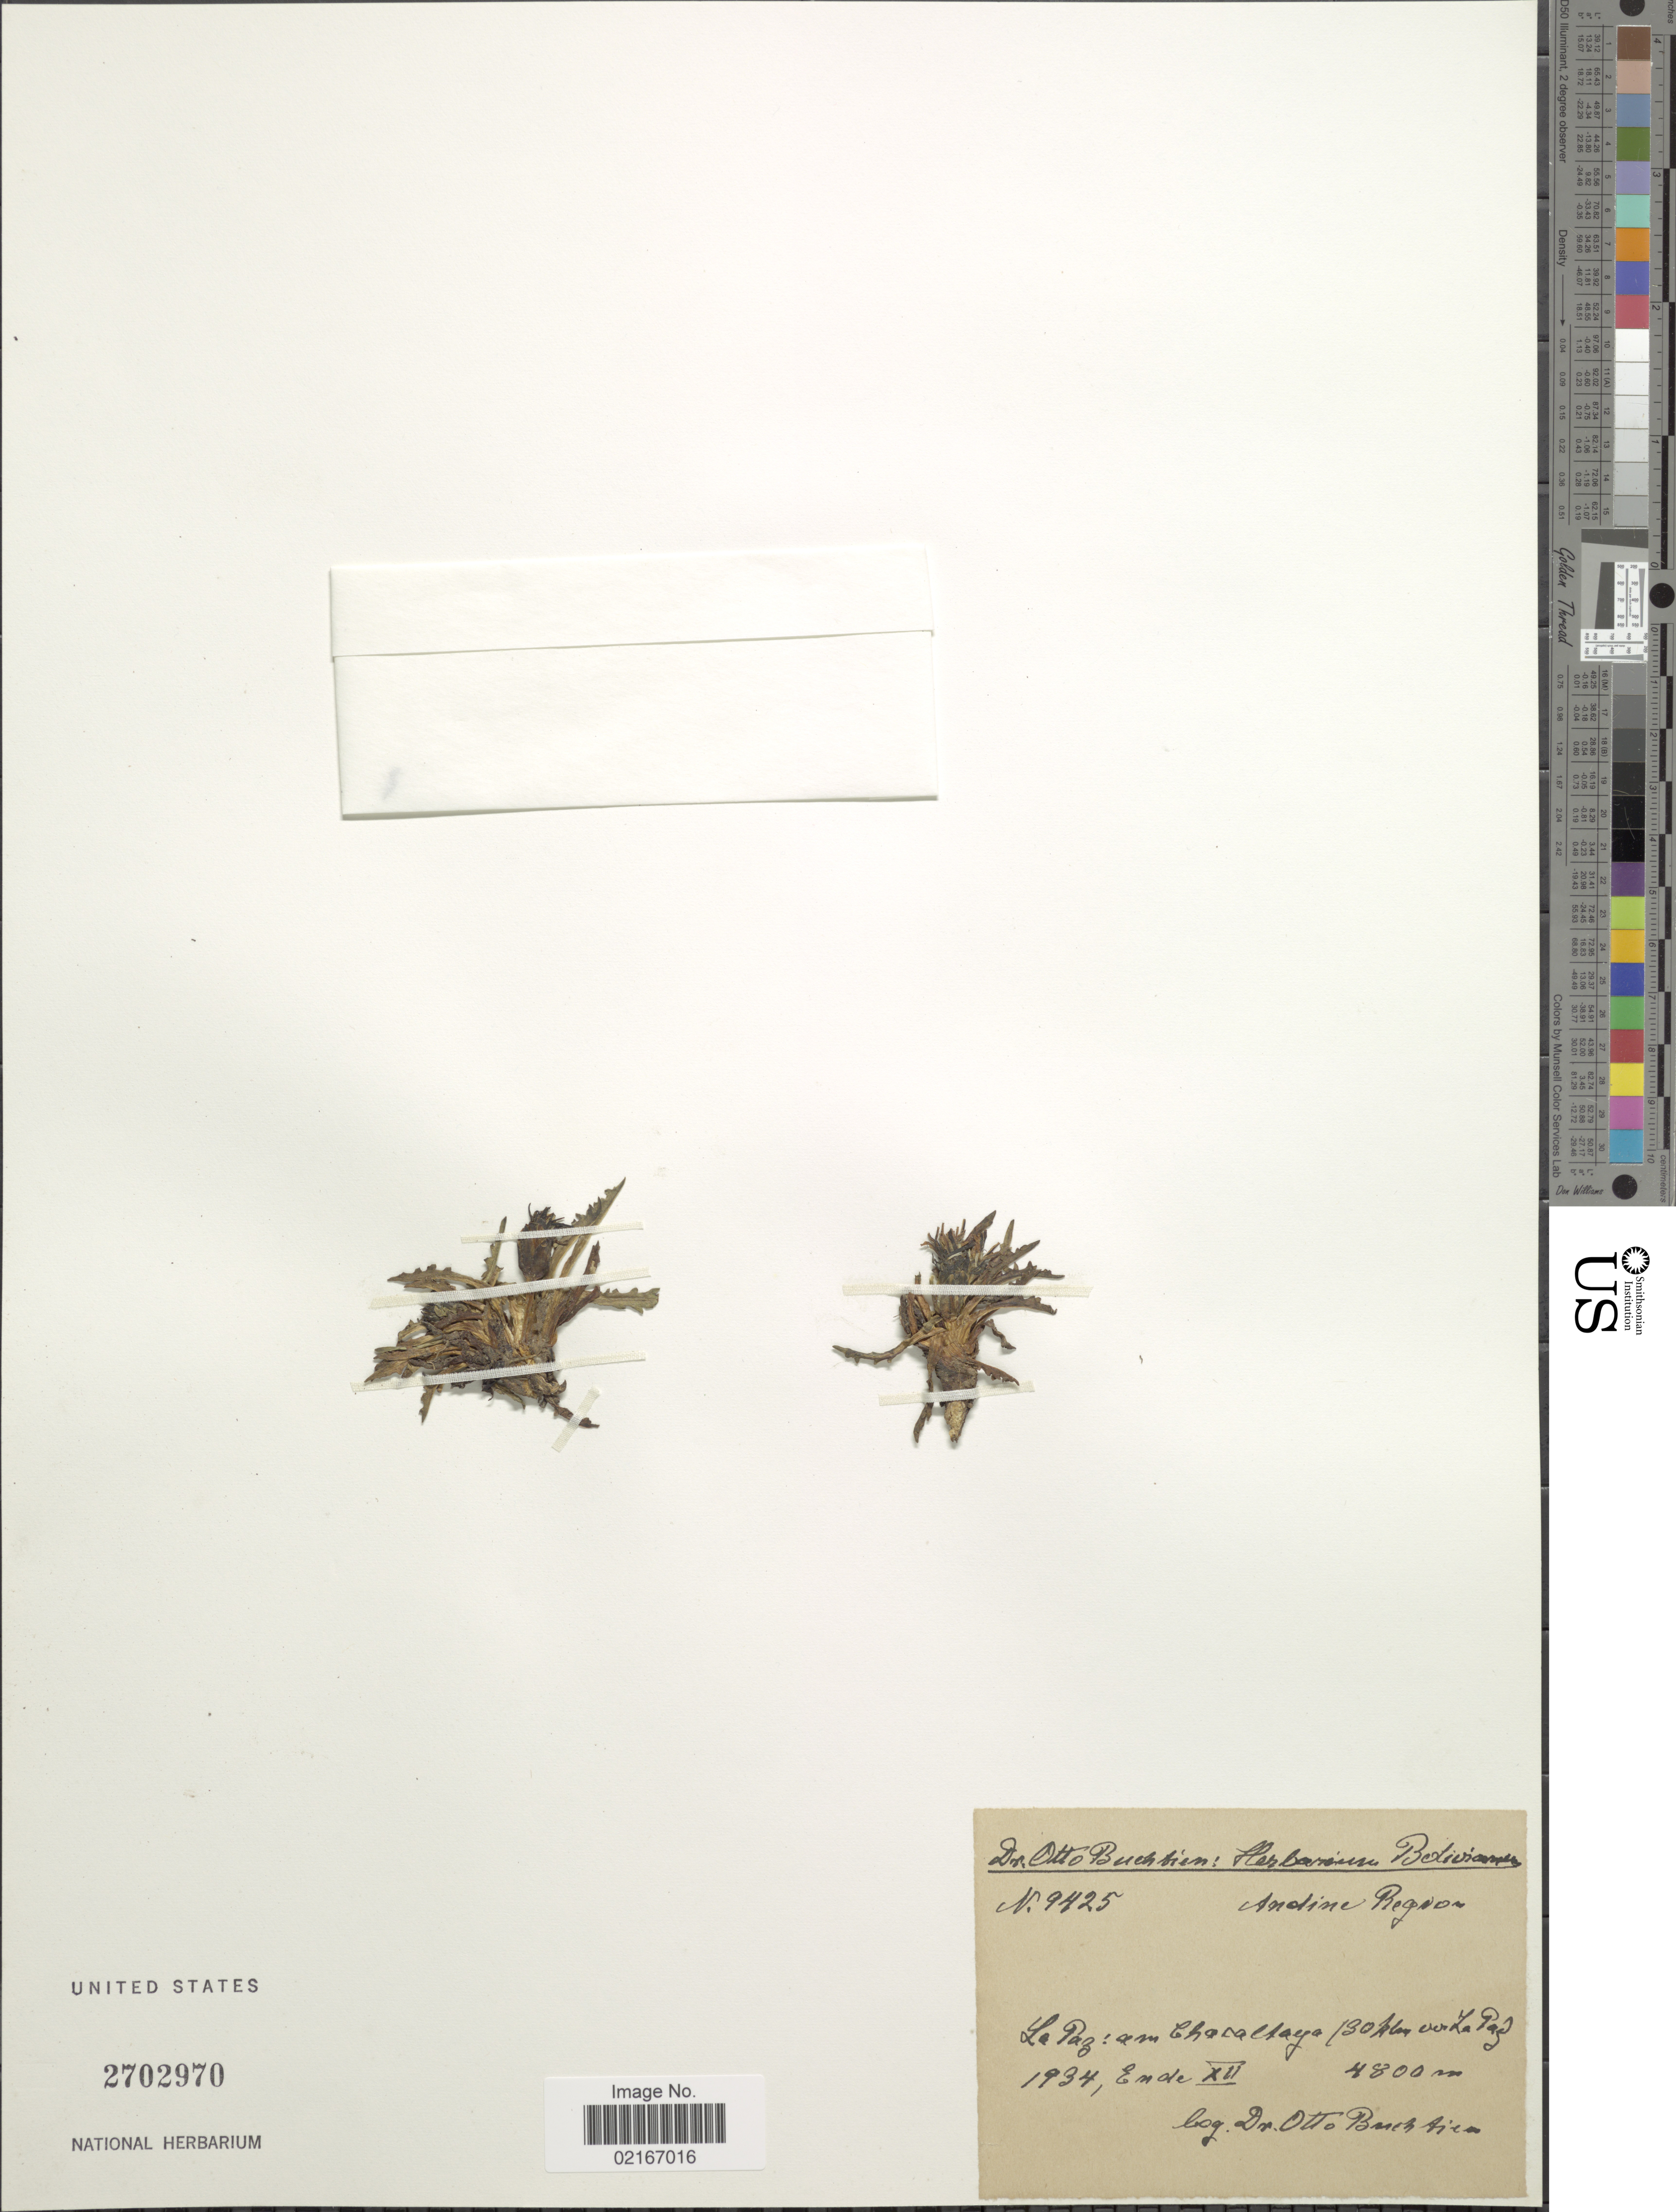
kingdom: Plantae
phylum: Tracheophyta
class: Magnoliopsida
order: Asterales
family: Asteraceae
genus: Hypochaeris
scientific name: Hypochaeris sp.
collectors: O. Buchtien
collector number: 9425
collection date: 1934-12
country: Bolivia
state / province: La Paz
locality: Andine Region, Chacaltaya (30 km from La Paz)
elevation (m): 4800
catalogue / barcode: US 2702970